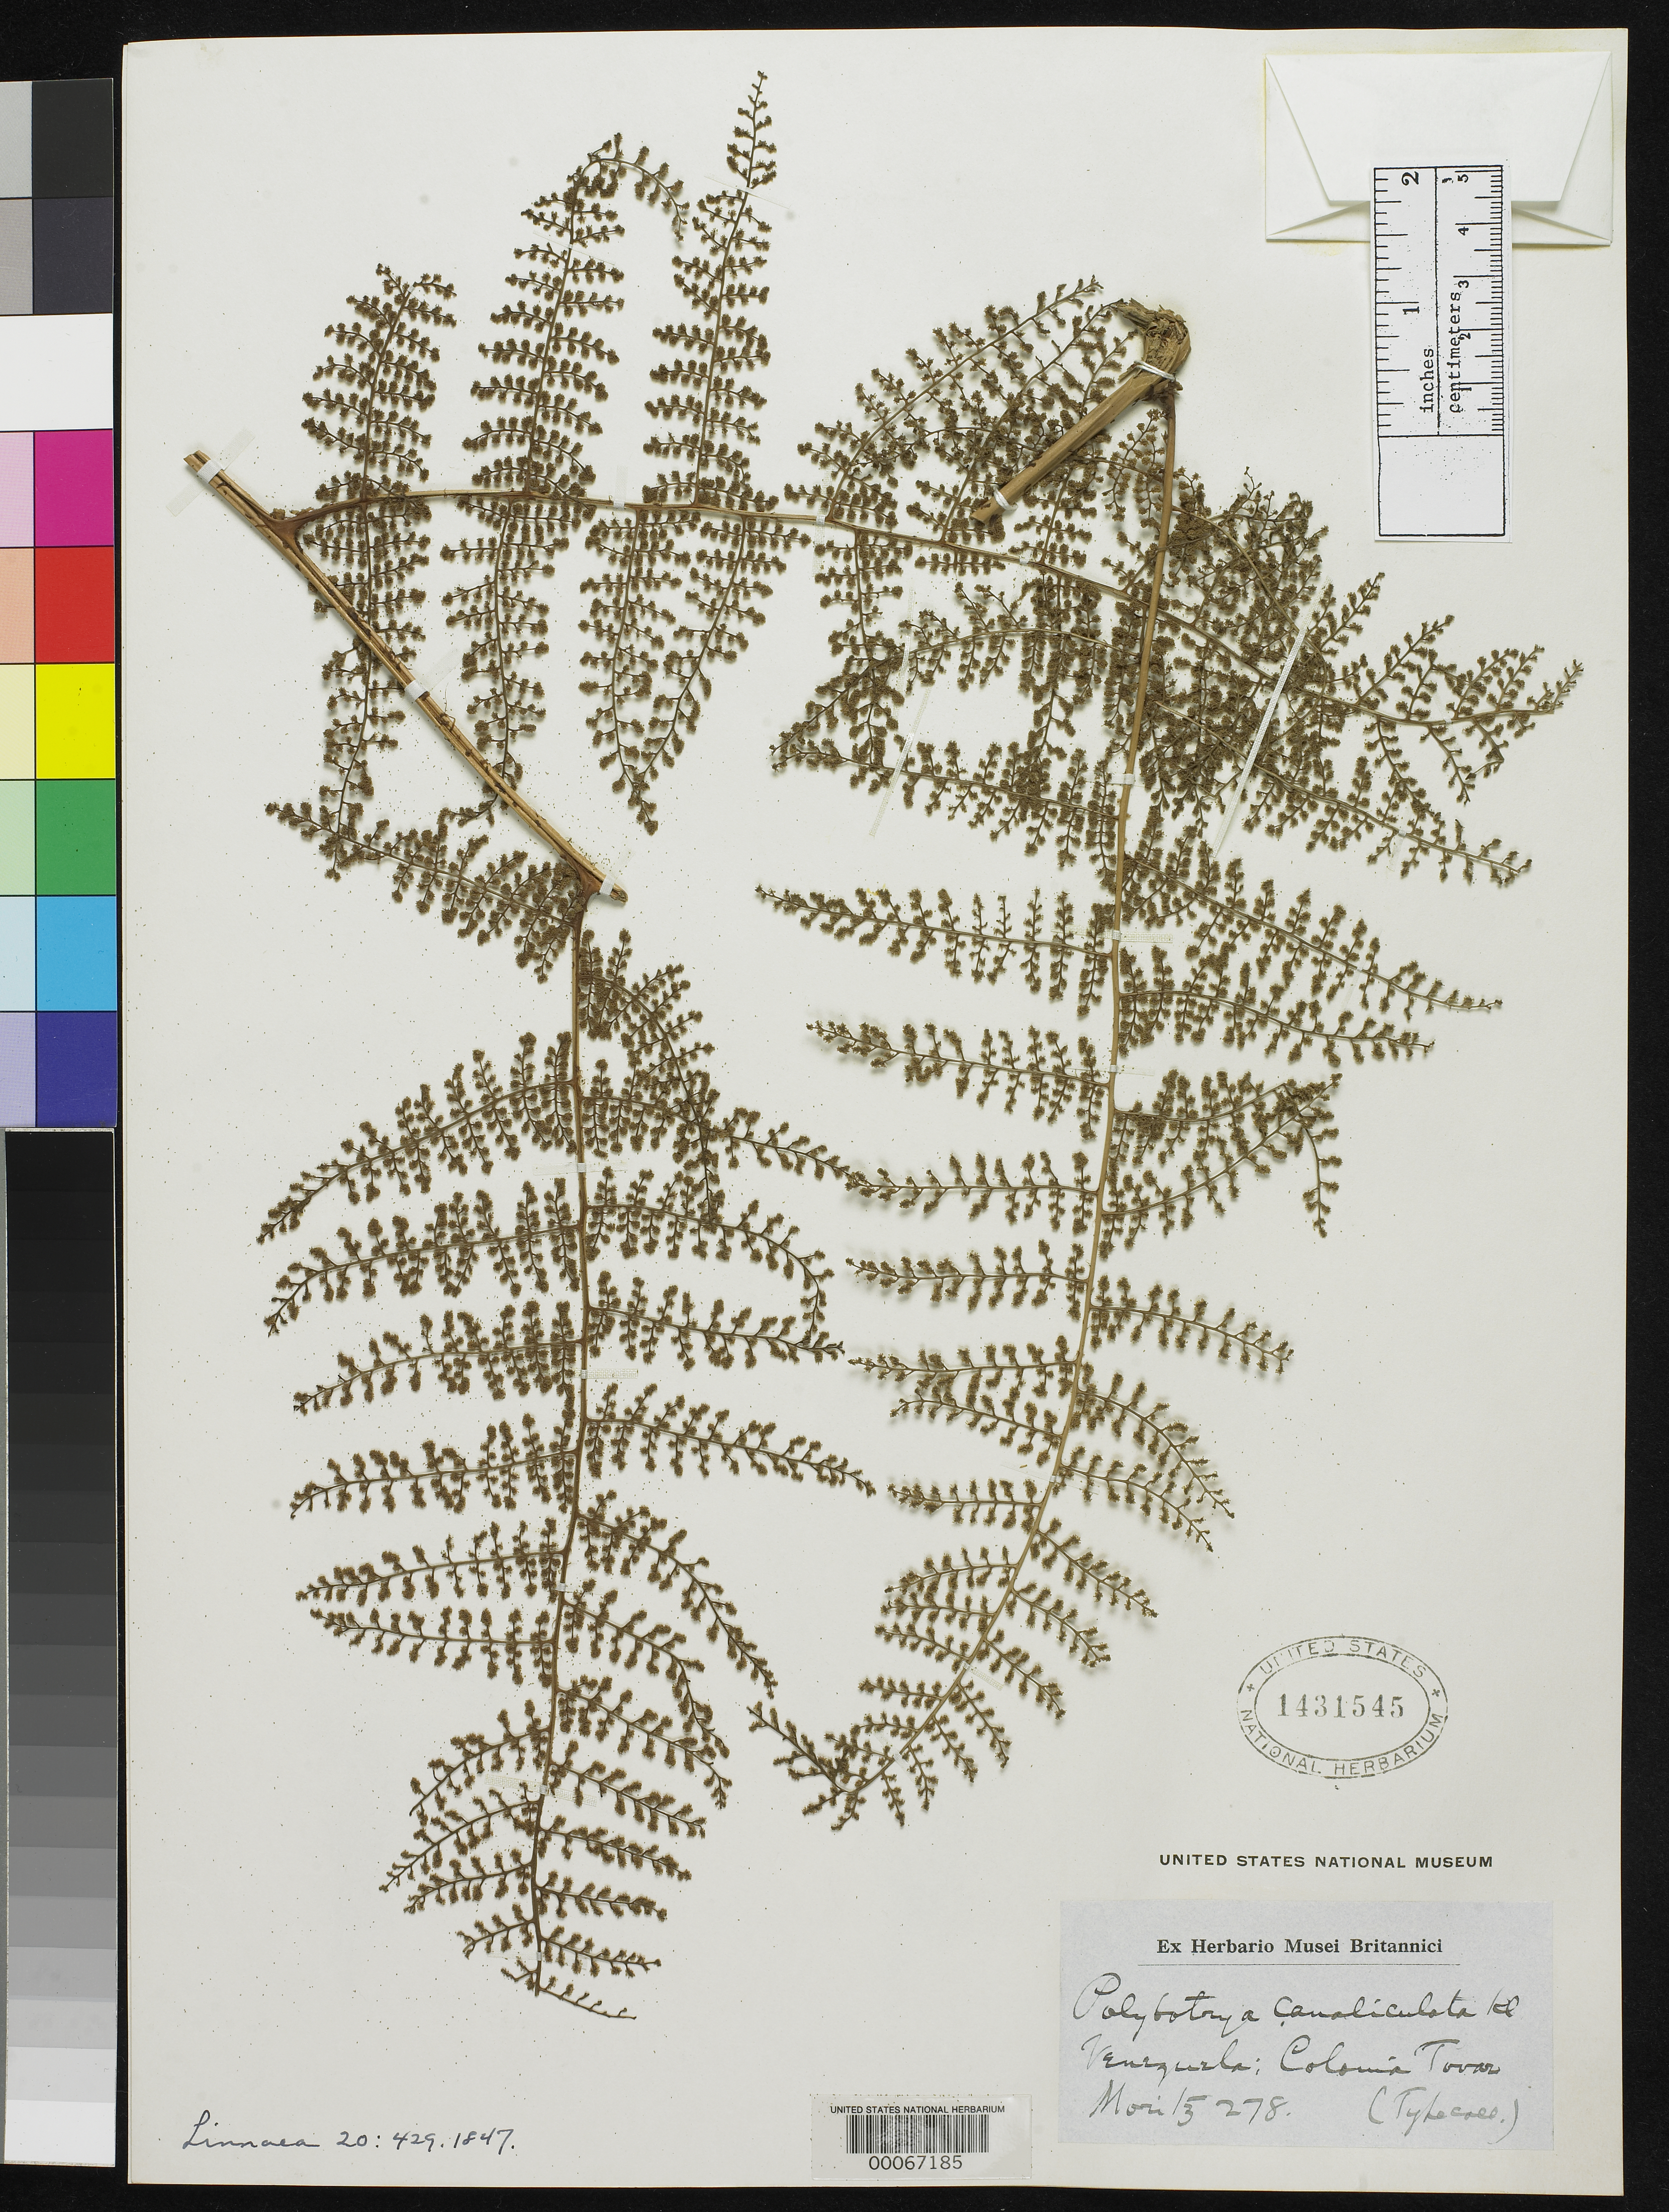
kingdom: Plantae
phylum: Tracheophyta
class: Polypodiopsida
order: Polypodiales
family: Dryopteridaceae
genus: Polybotrya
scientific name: Polybotrya canaliculata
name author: Klotzsch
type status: Type Collection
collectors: A. Moritz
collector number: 278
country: Venezuela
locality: Colonia Tovar.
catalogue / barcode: US 1431545